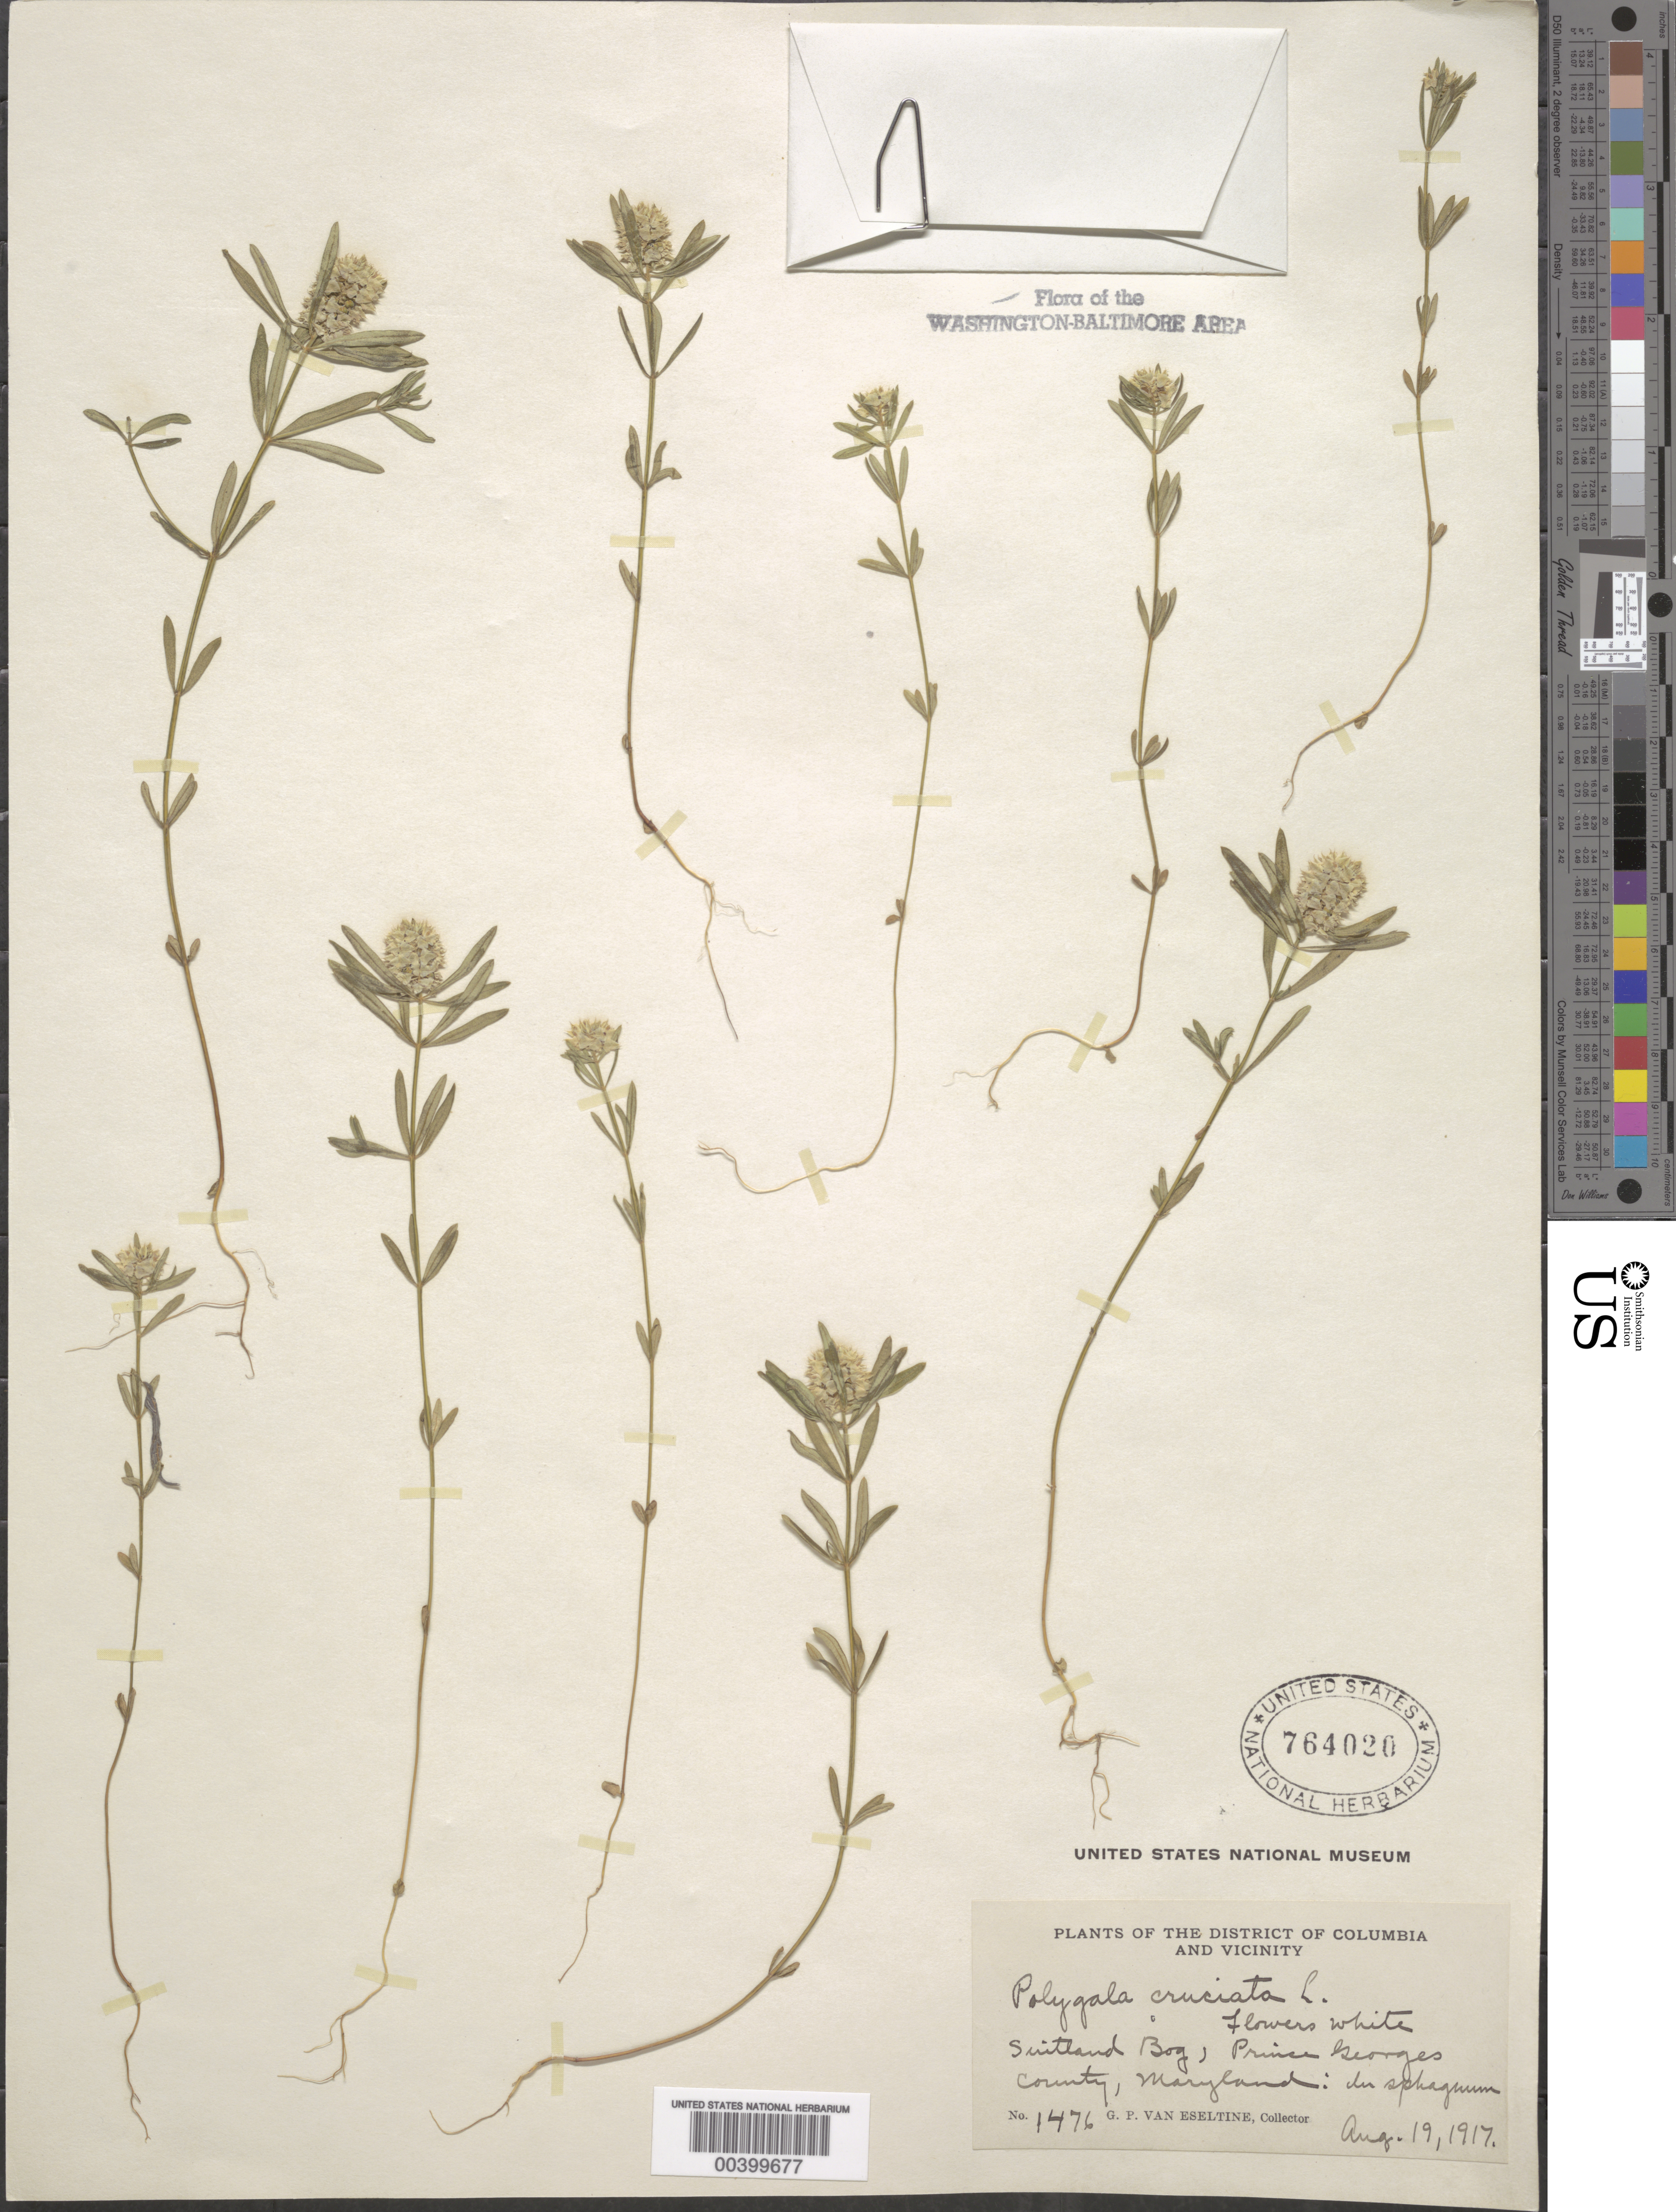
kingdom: Plantae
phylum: Tracheophyta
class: Magnoliopsida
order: Fabales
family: Polygalaceae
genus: Polygala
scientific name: Polygala cruciata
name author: L.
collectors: G. P. Van Eseltine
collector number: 1476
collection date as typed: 19 Aug 1917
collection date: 1917-08-19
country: United States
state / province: Maryland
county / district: Prince George's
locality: Suitland Bog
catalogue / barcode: US 764020